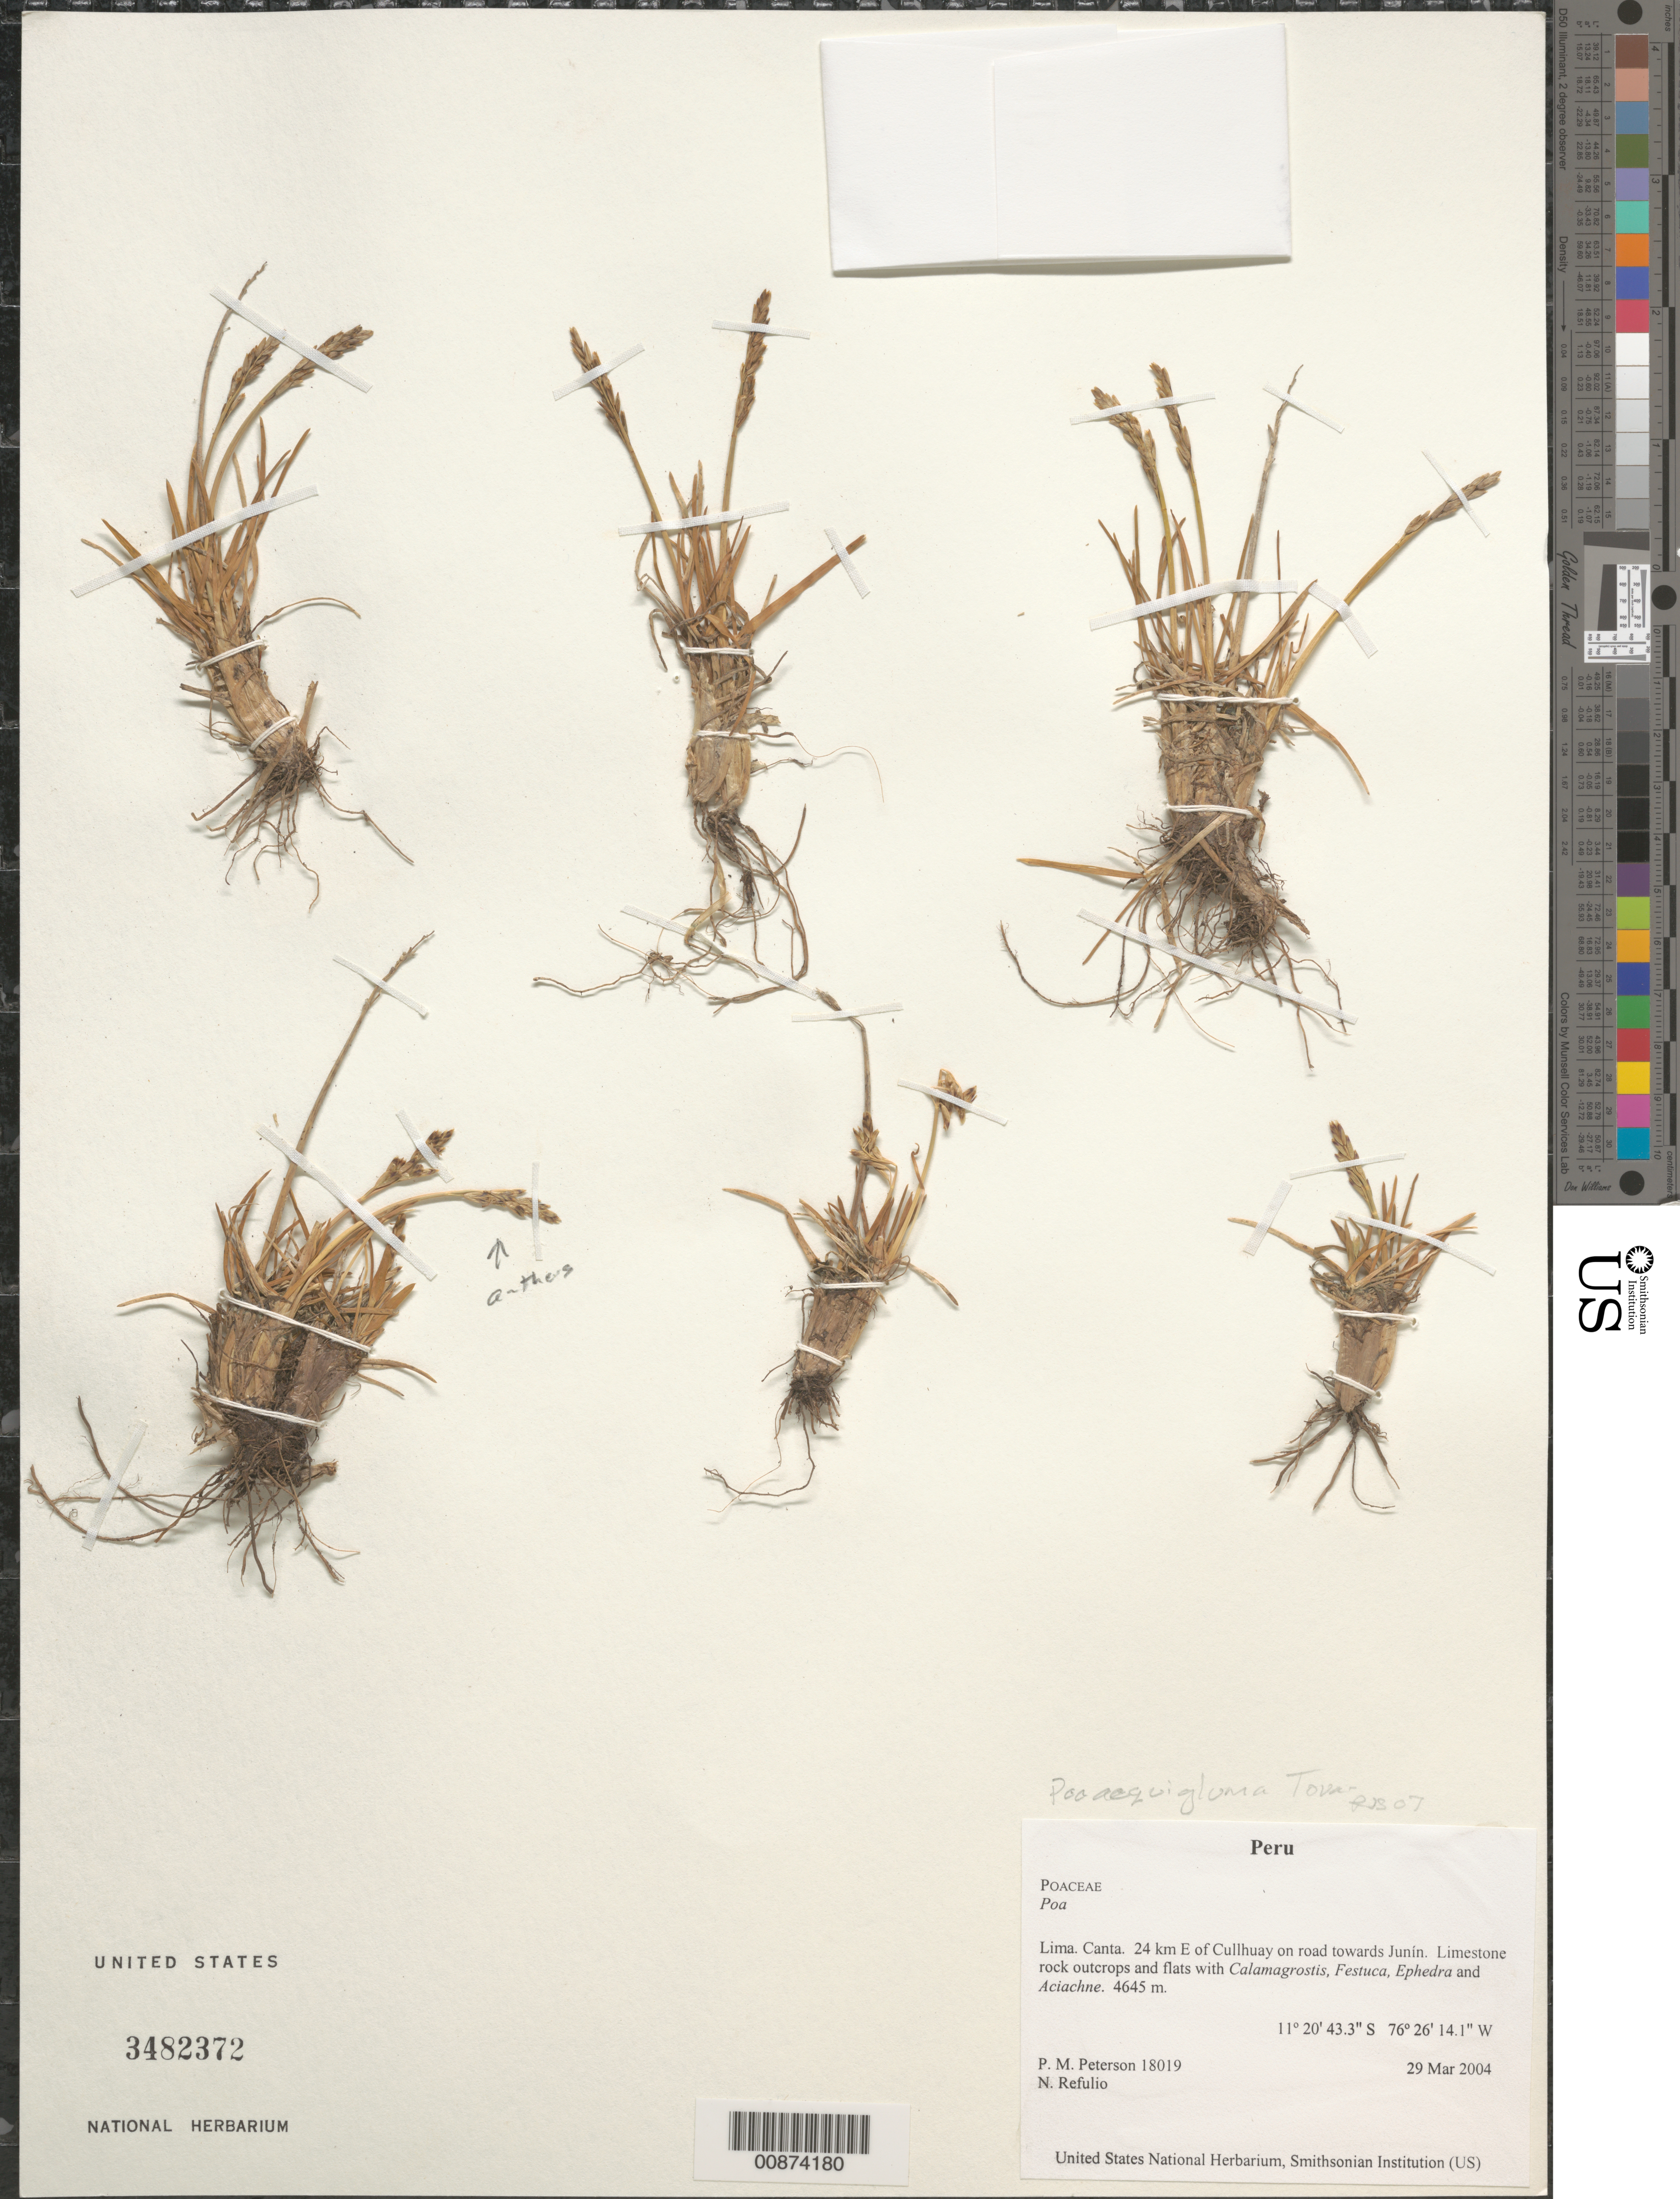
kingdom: Plantae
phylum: Tracheophyta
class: Liliopsida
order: Poales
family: Poaceae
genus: Poa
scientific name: Poa aequigluma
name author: Tovar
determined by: Soreng, Robert J., Research Associate (BOT), Smithsonian Institution - National Museum of Natural History (UNITED STATES)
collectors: P. M. Peterson & N. Refulio-Rodríguez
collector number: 18019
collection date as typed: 29 Mar 2004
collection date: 2004-03-29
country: Peru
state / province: Lima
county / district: Canta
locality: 24 km E of Cullhuay on road towards Junín. Limestone rock outcrops and flats with Calamagrostis, Festuca, Ephedra and Aciachne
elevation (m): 4645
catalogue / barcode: US 3482372